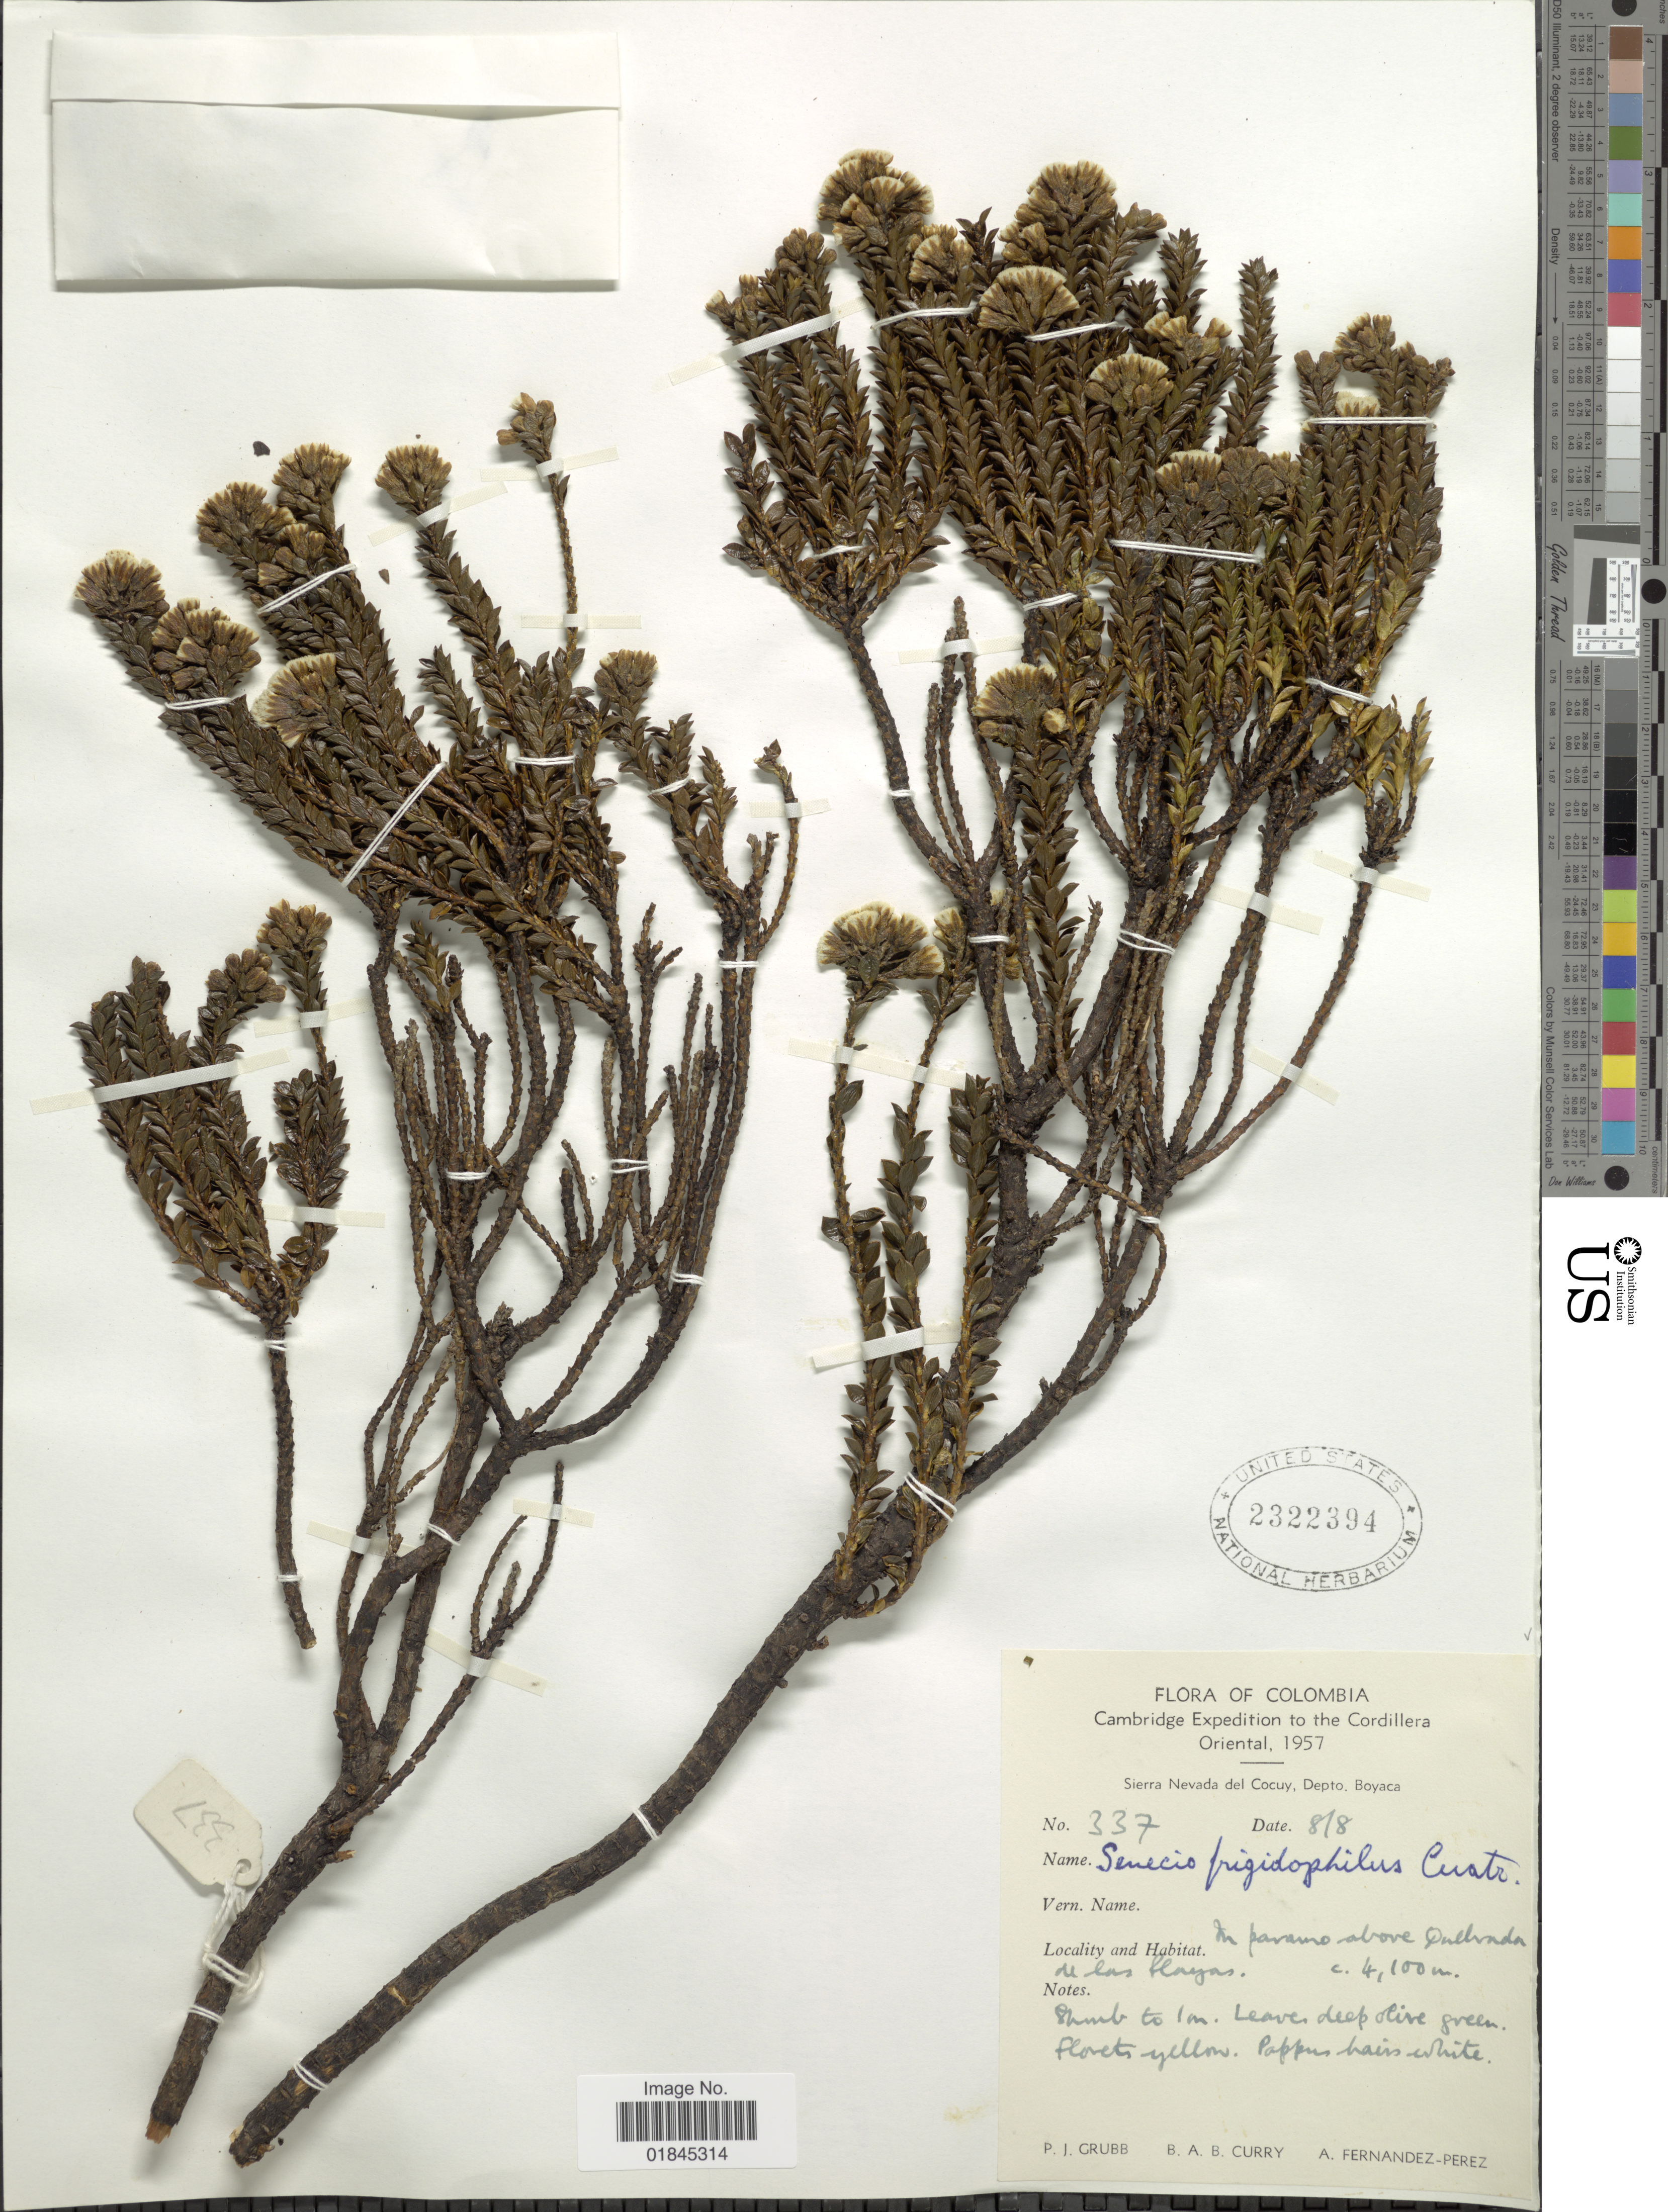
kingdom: Plantae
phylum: Tracheophyta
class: Magnoliopsida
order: Asterales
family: Asteraceae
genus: Pentacalia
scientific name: Pentacalia flosfragrans var. frigidophila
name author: (Cuatrec.) Cuatrec.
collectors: P. J. Grubb, B. Curry & A. Fernández-Pérez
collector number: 337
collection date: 1957-08-08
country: Colombia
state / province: Boyacá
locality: To the Cordillera Oriental. Sierra Nevada del Cocuy, Depto. Boyaca. In paramo above Quebrada de las Playas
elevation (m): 4100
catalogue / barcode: US 2322394